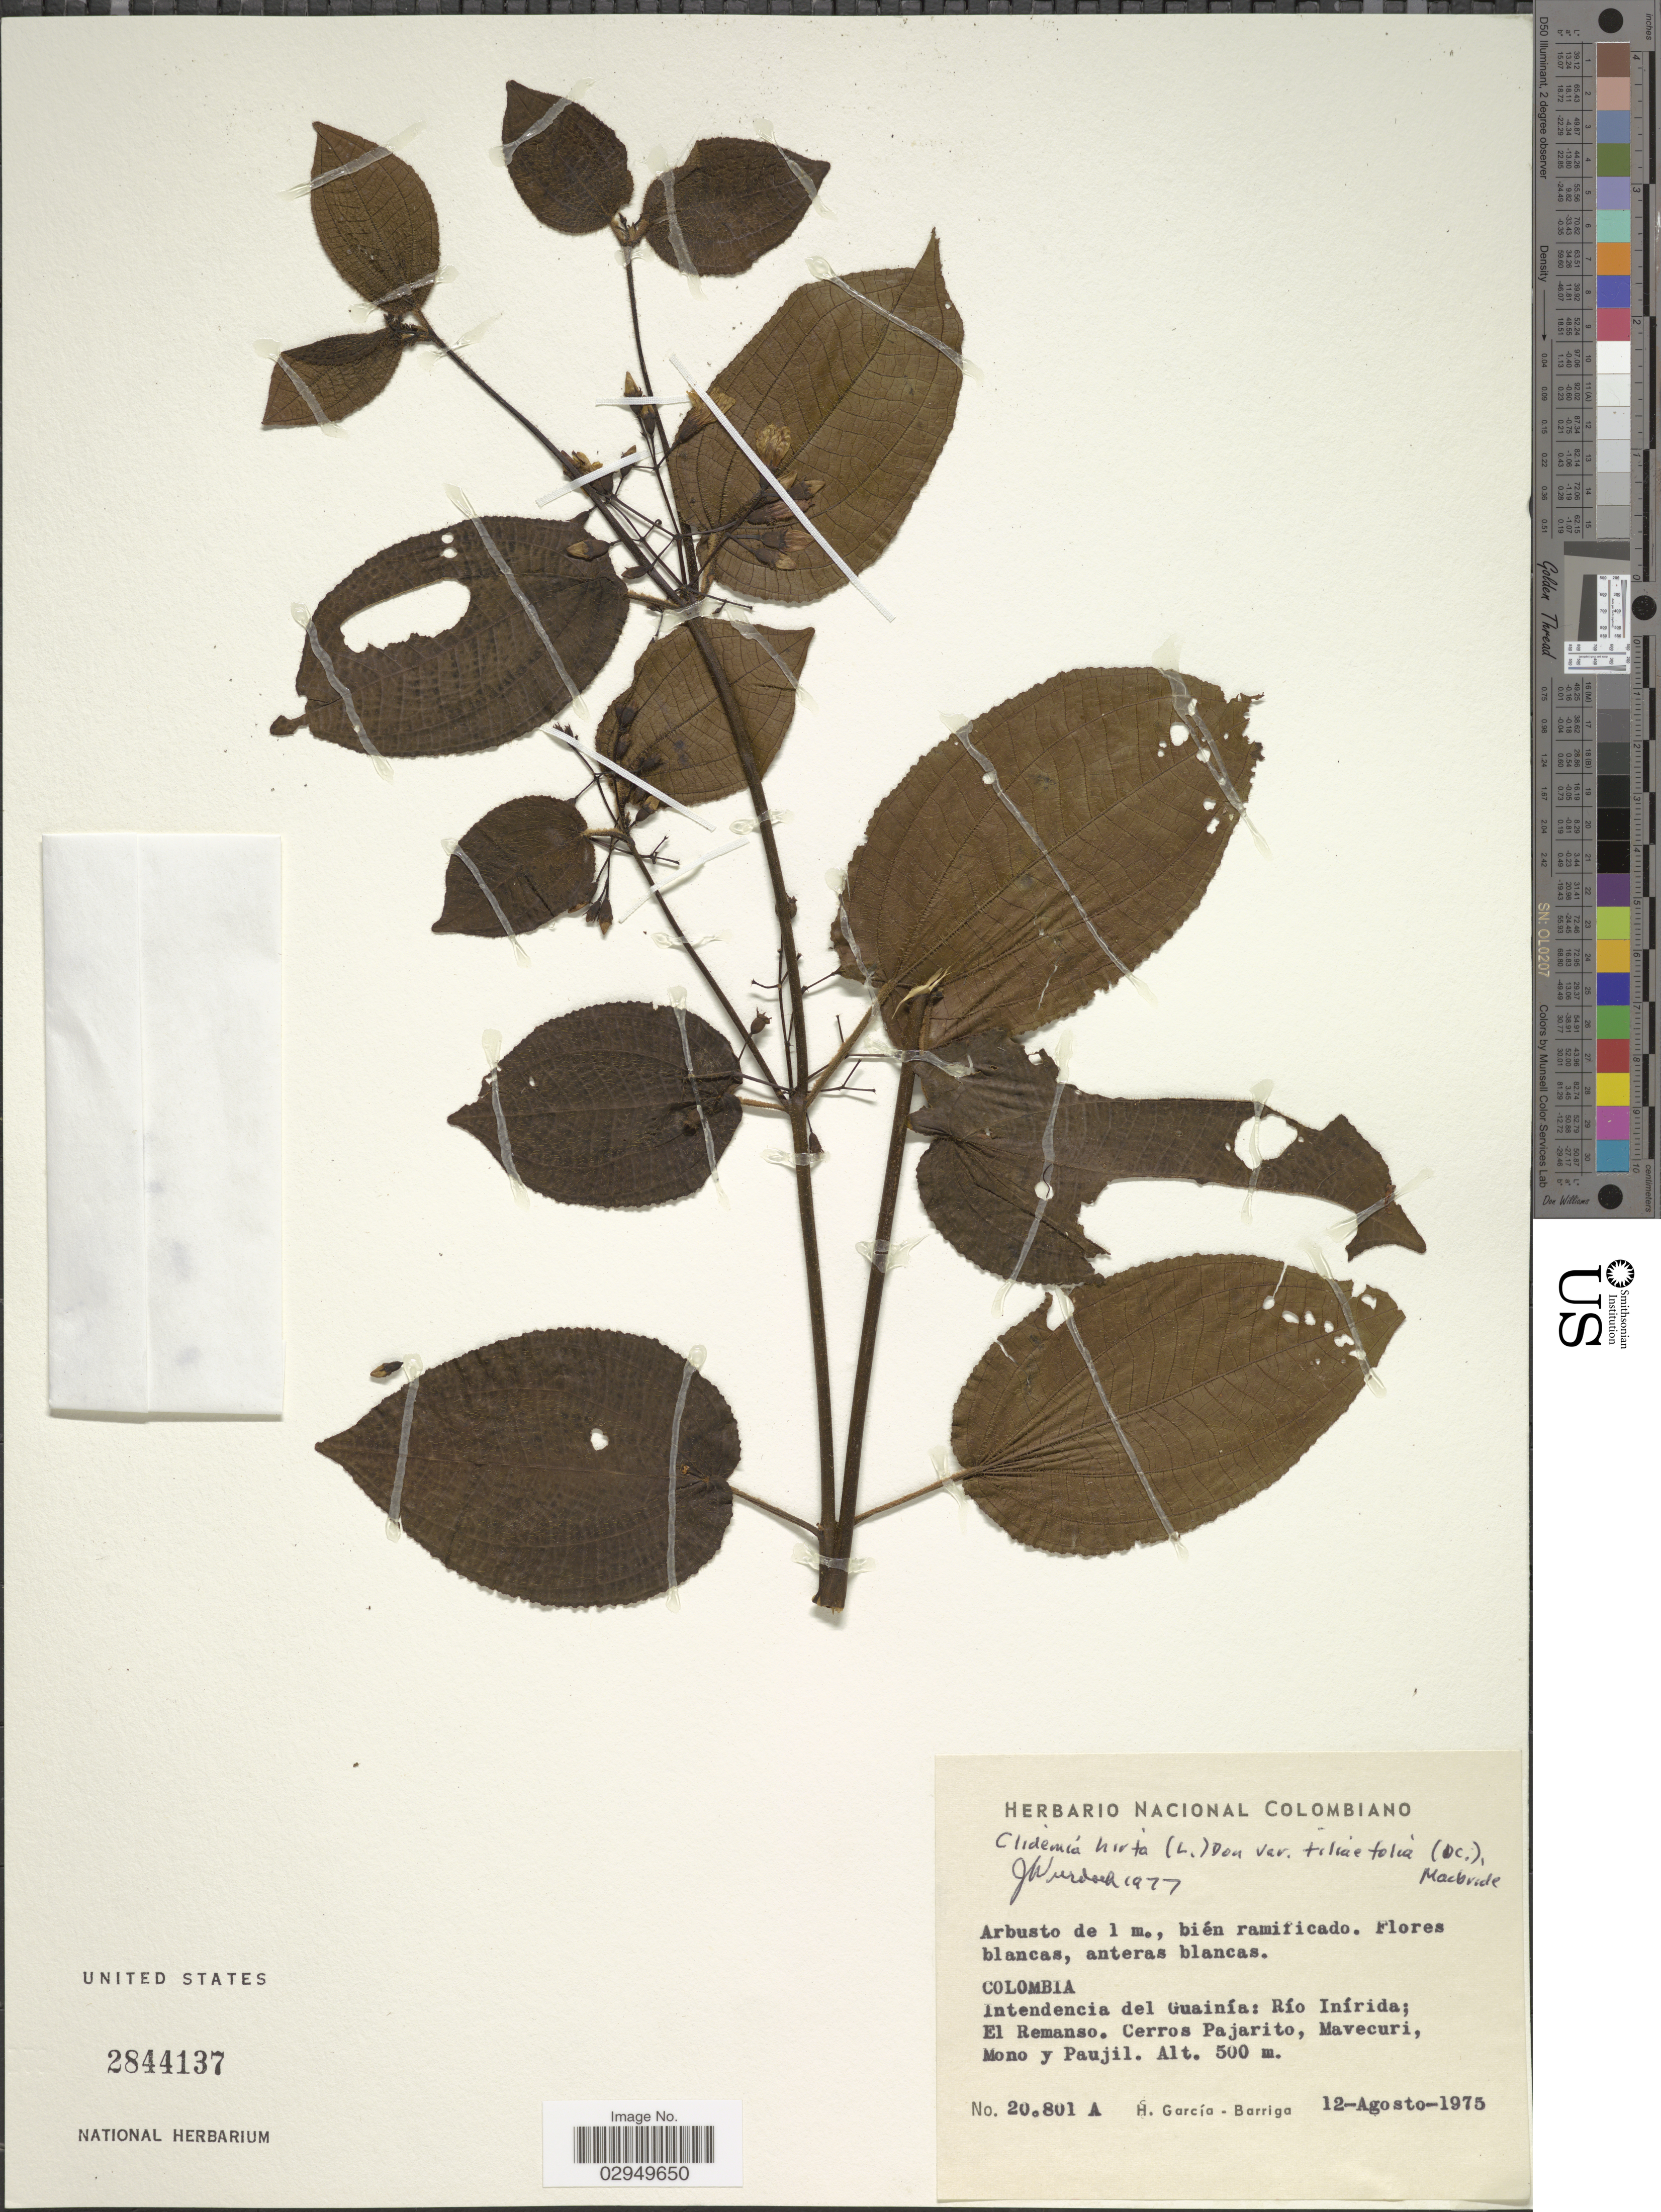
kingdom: Plantae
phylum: Tracheophyta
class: Magnoliopsida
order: Myrtales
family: Melastomataceae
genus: Clidemia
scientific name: Clidemia hirta var. tiliifolia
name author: (DC.) J.F. Macbr.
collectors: H. García Barriga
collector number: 20801A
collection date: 1975-08-12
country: Colombia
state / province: Guainía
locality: Intendencia del Guainía: Río Inírida; El Remanso. Cerros Pajarito, Mavecuri, Mono y Paujil.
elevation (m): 500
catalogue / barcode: US 2844137